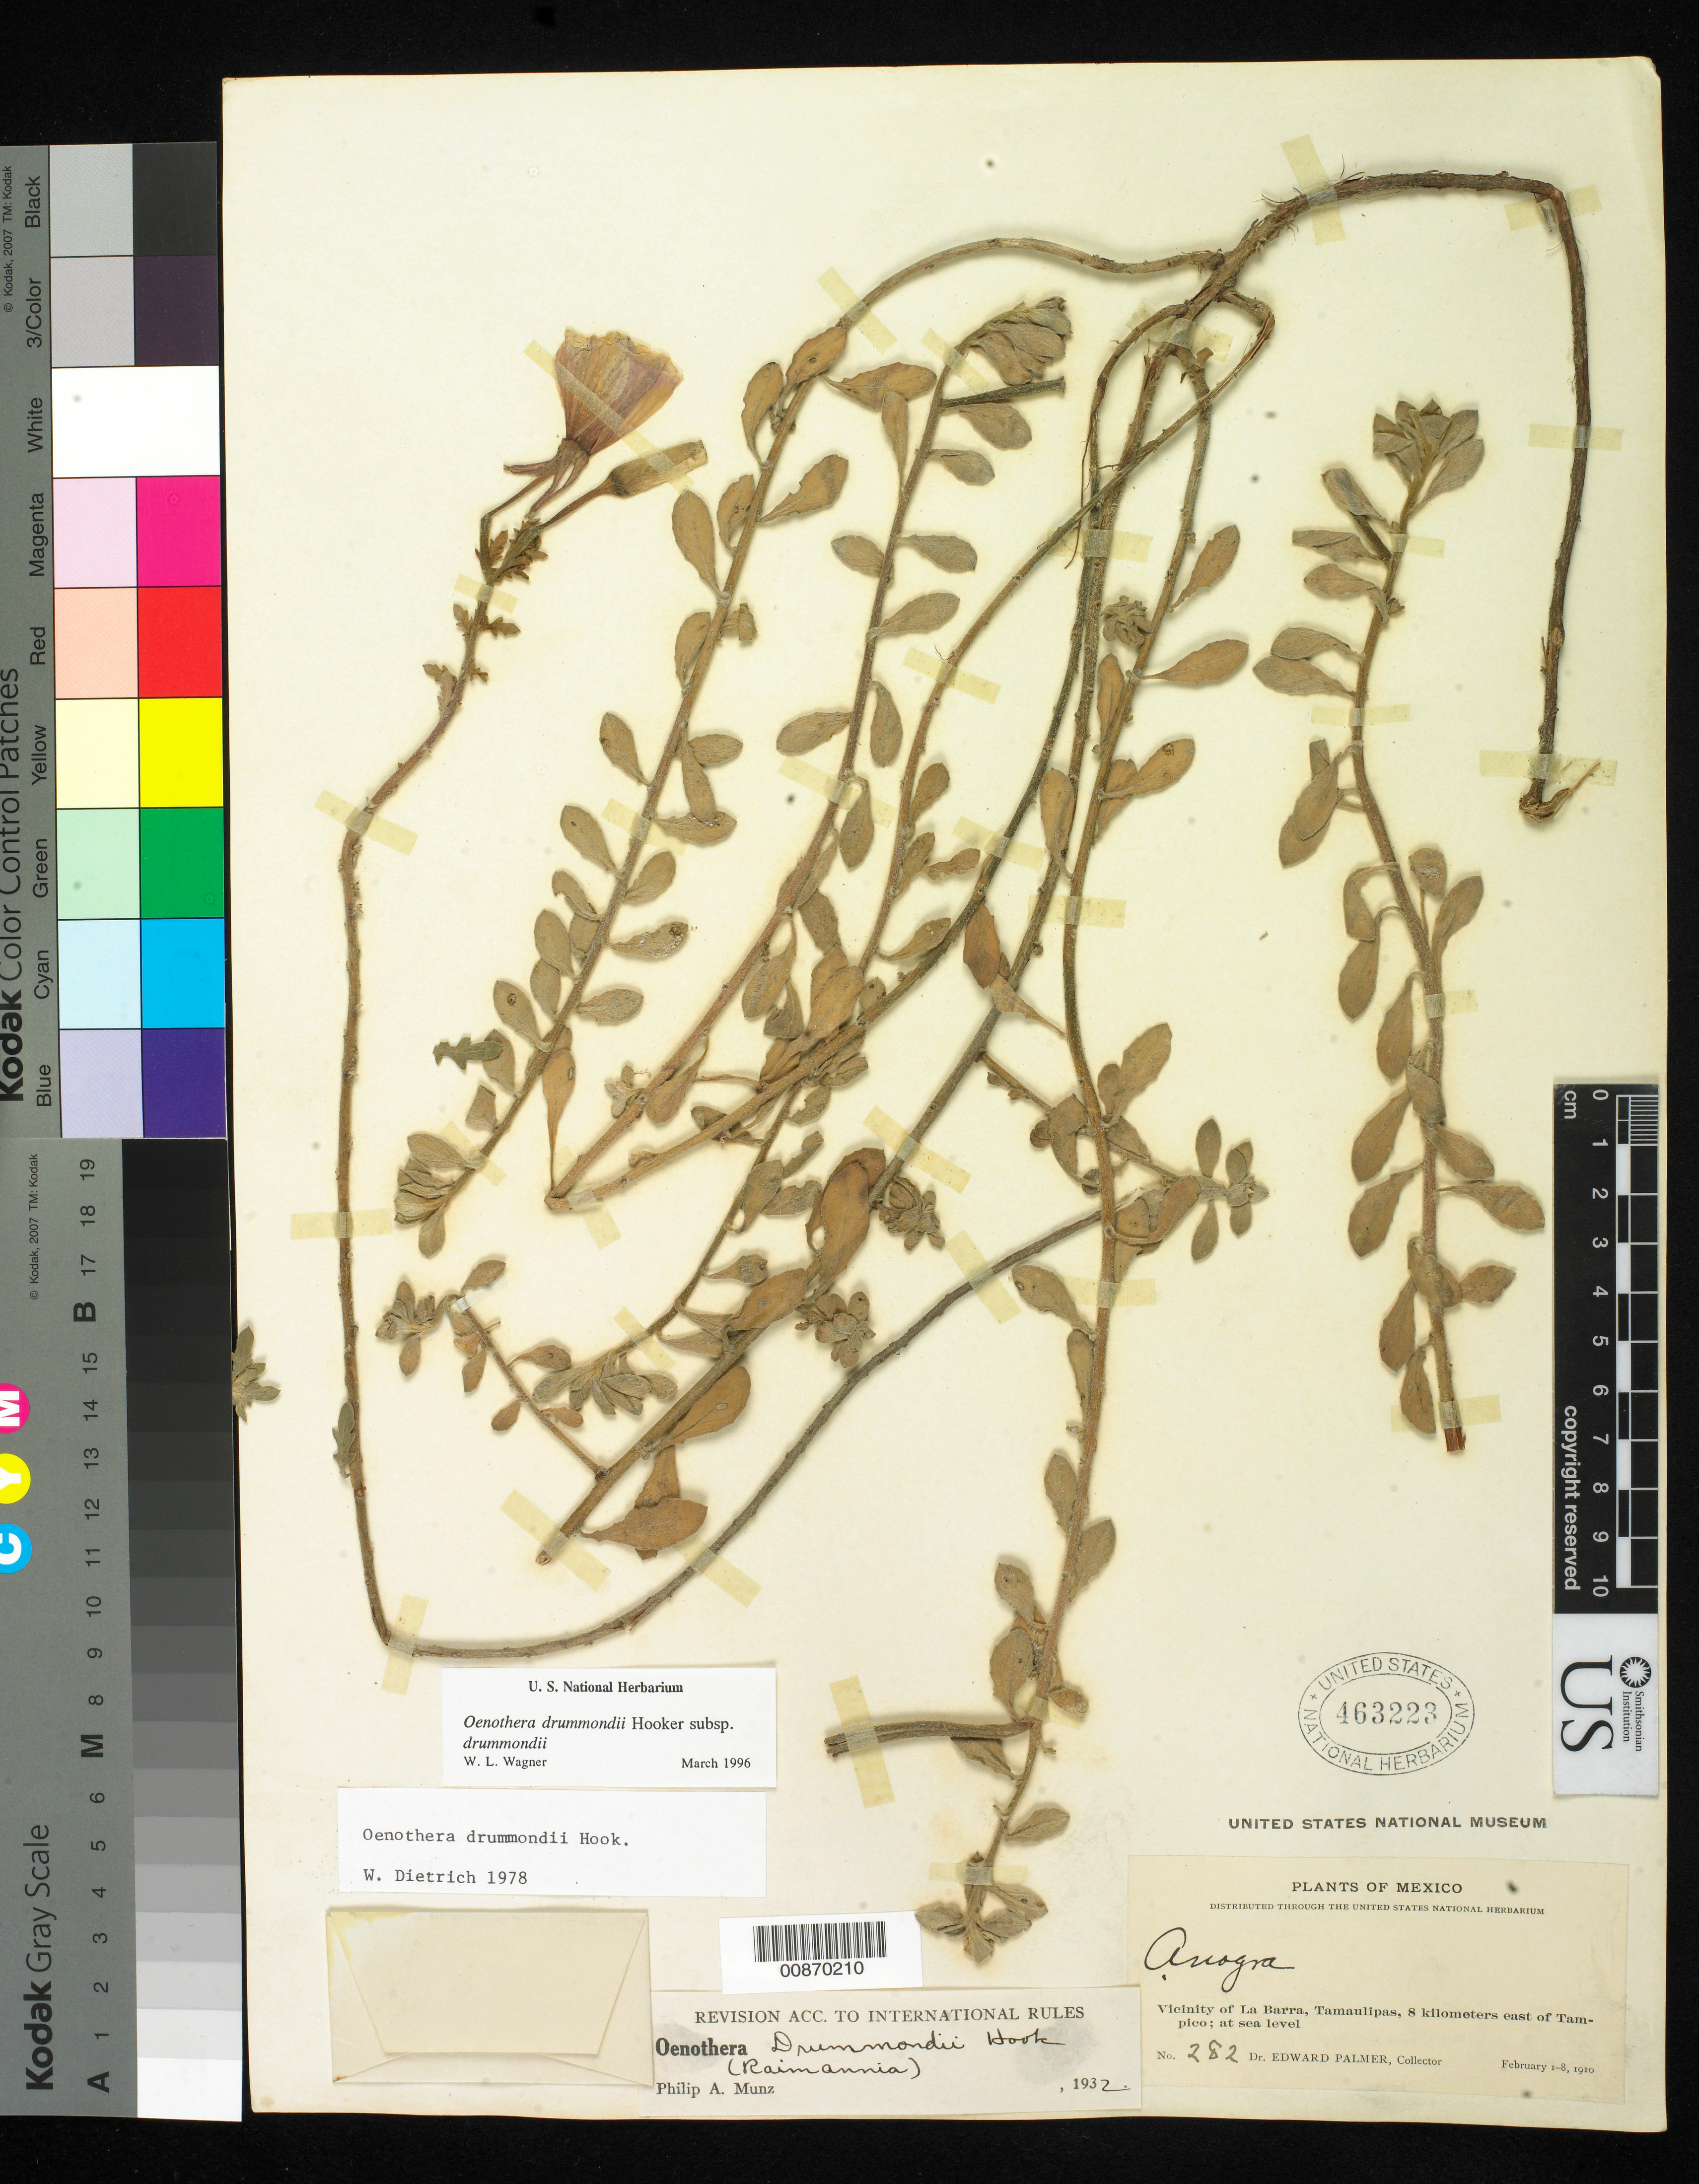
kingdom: Plantae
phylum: Tracheophyta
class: Magnoliopsida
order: Myrtales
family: Onagraceae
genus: Oenothera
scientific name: Oenothera drummondii subsp. drummondii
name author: Hook.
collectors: E. Palmer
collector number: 282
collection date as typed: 01 Feb 1910 to 08 Feb 1910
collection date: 1910-02-01/1910-02-08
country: Mexico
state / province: Tamaulipas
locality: Vicinity of La Barra, 8 Kilometers east of Tampico.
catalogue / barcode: US 463223